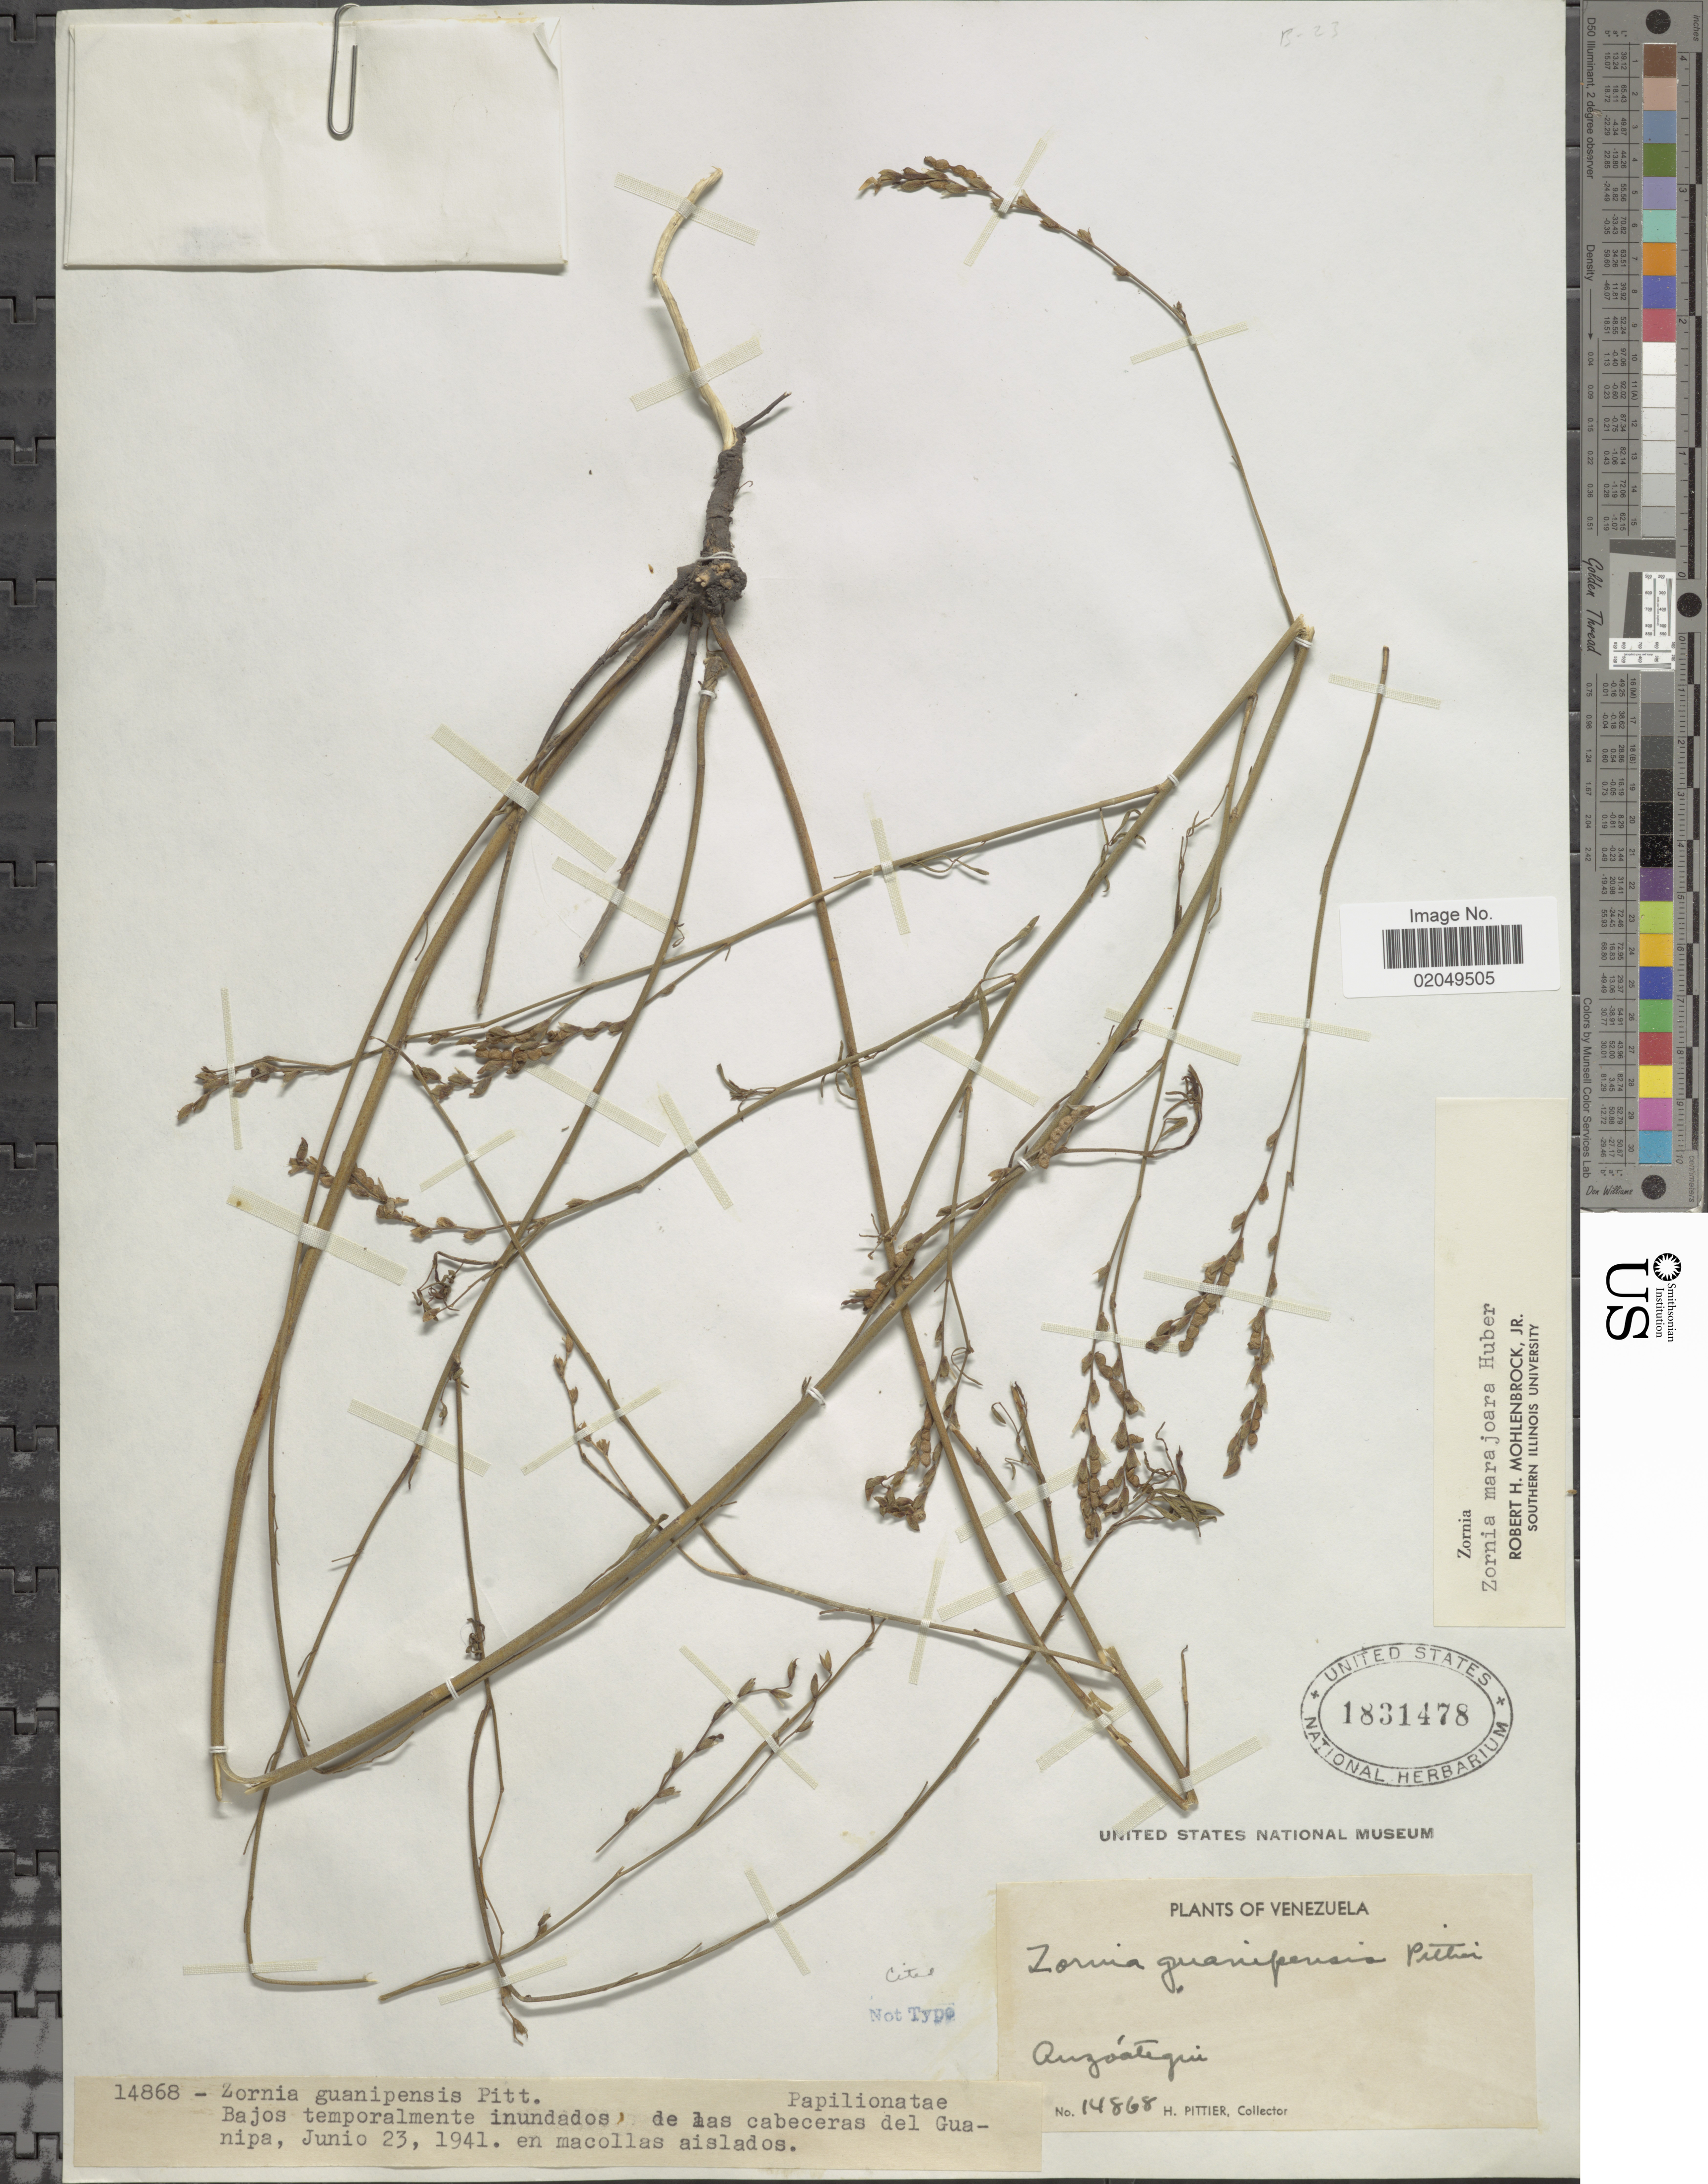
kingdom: Plantae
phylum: Tracheophyta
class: Magnoliopsida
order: Fabales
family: Fabaceae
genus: Zornia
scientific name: Zornia marajoara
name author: Huber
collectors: H. F. Pittier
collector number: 14868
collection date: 1941-06-23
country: Venezuela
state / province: Anzoategui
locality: Bajos temporalmento inundados, de las cabeceras del Guanipa, en macollas aislados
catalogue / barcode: US 1831478